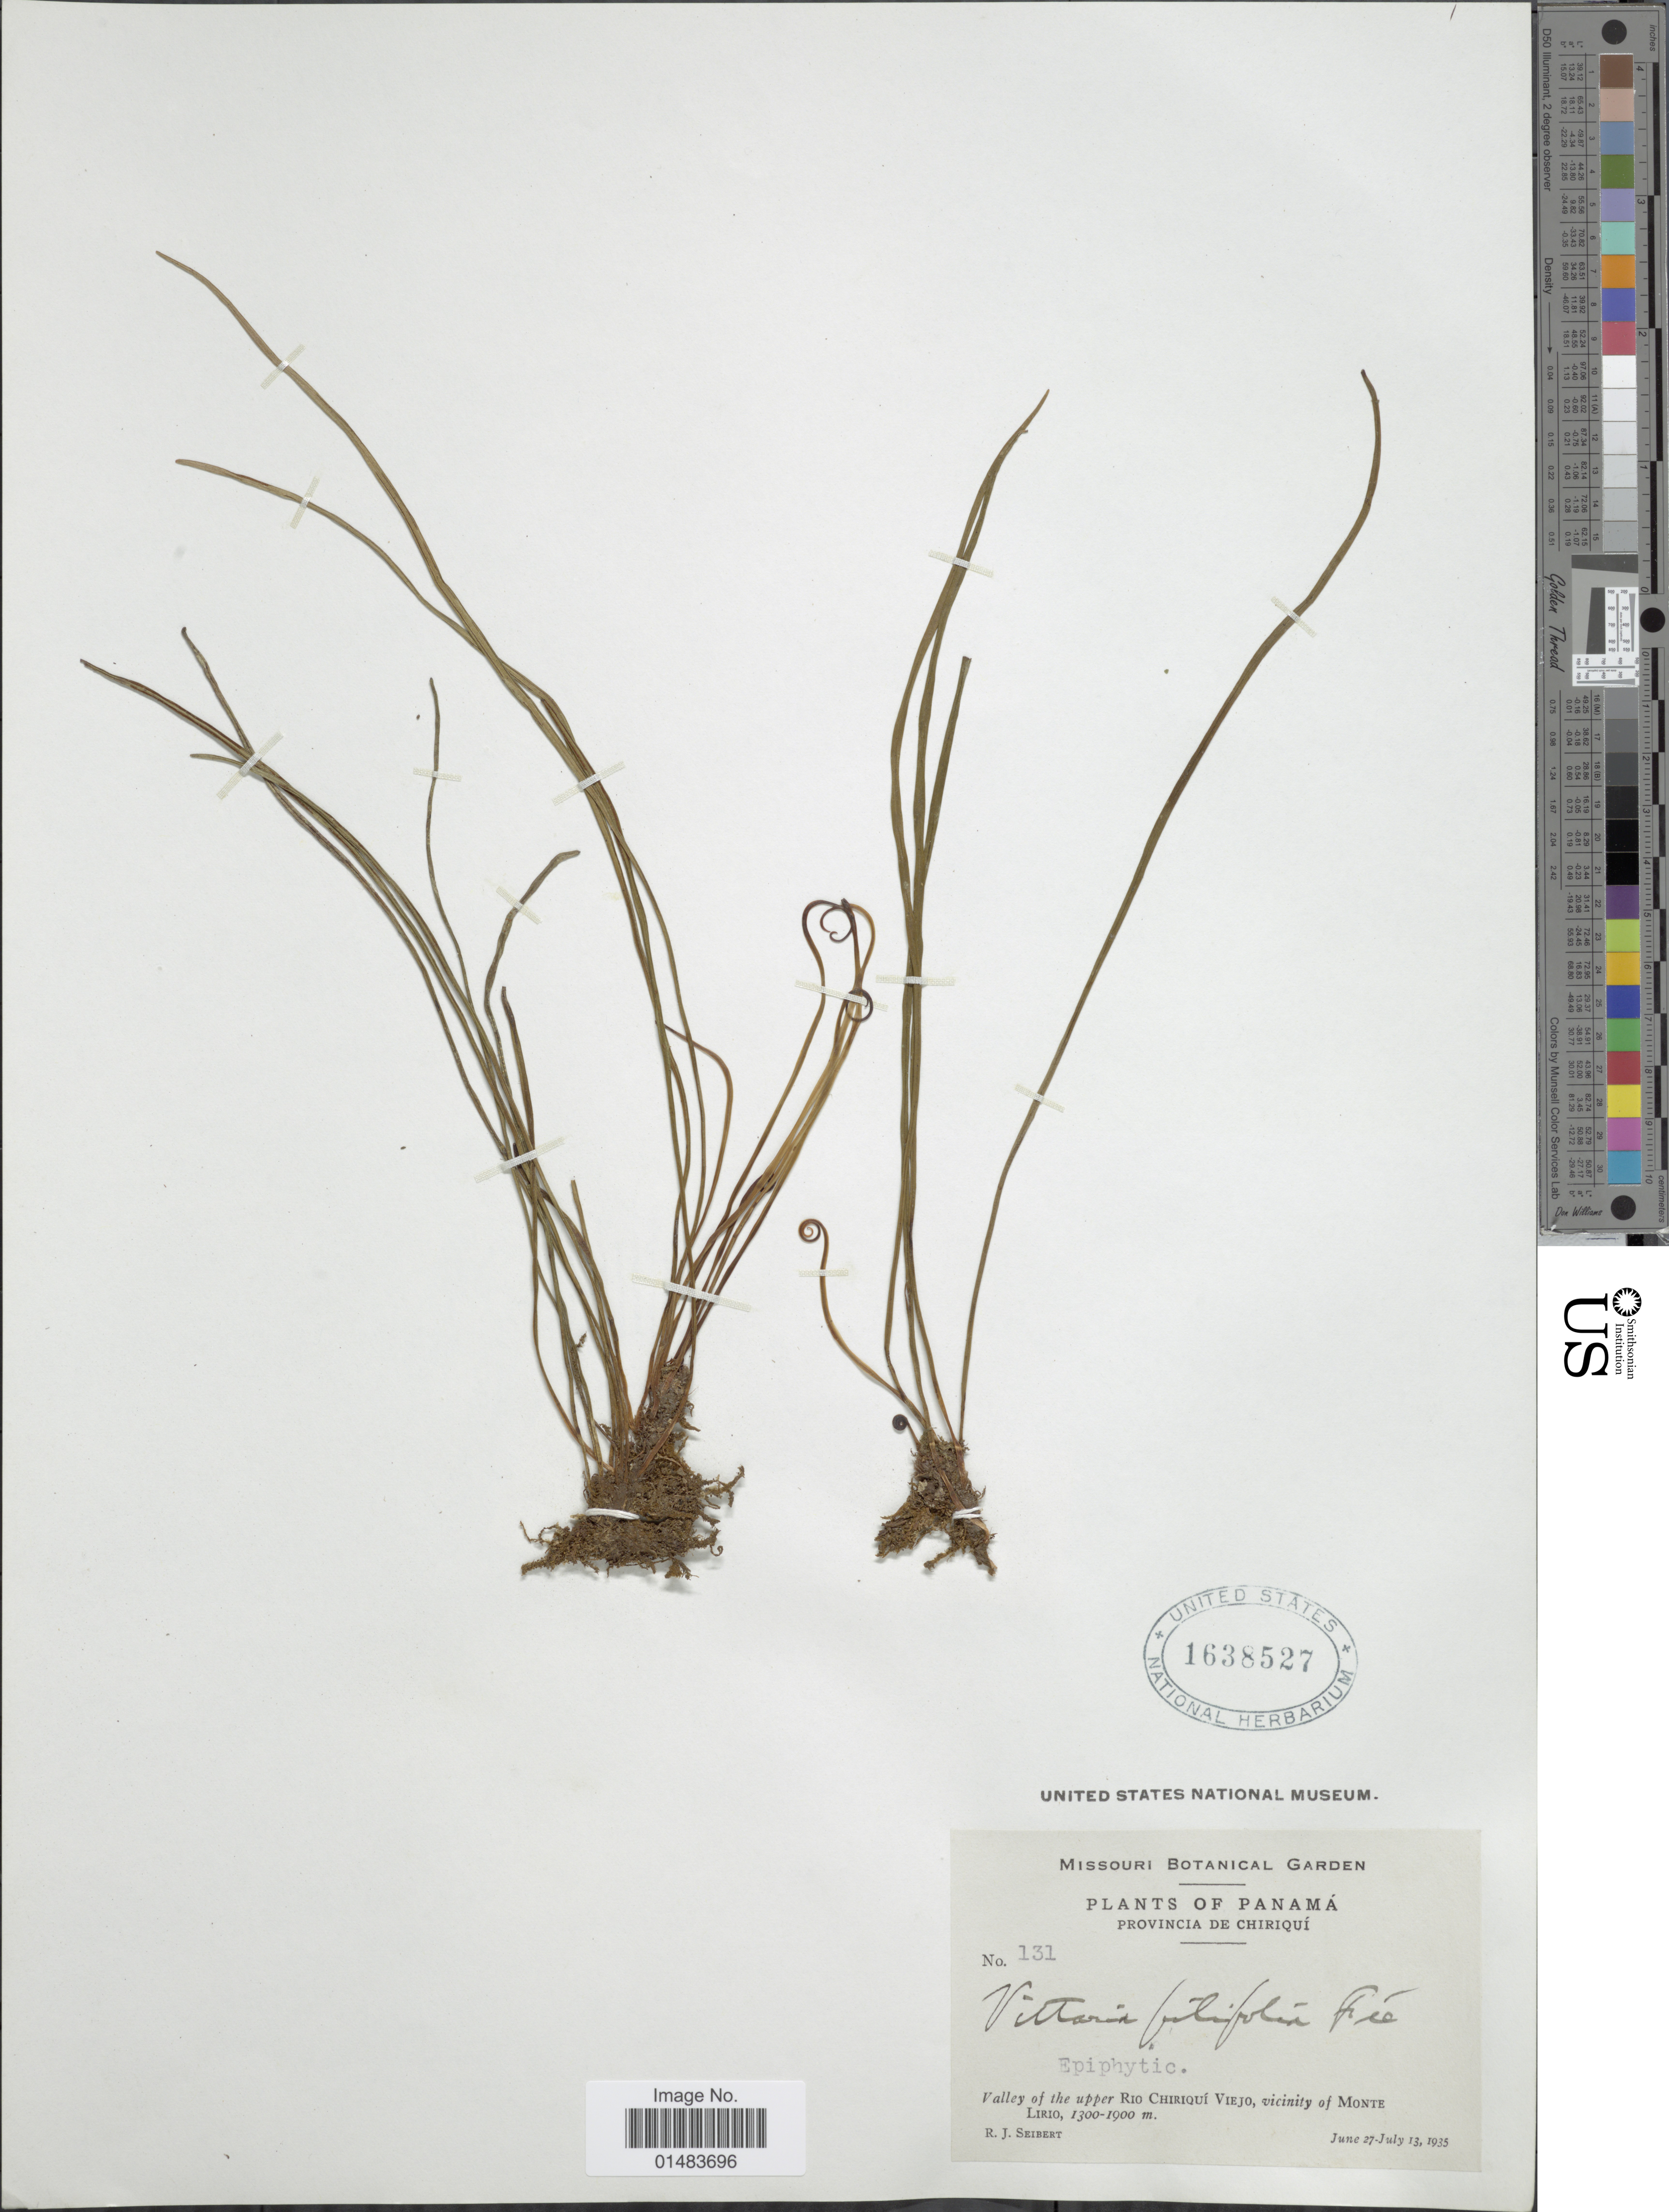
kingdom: Plantae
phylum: Tracheophyta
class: Polypodiopsida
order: Polypodiales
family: Pteridaceae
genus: Vittaria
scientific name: Vittaria graminifolia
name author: Kaulf.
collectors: R. J. Seibert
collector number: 131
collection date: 1935-06-27/1935-07-13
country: Panama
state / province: Chiriqui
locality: Plants of Panama, Epiphytic, Vicinity of the upper Rio Chiriqui Viejo, vicinity of Monte Lirio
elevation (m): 1300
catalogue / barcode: US 1638527